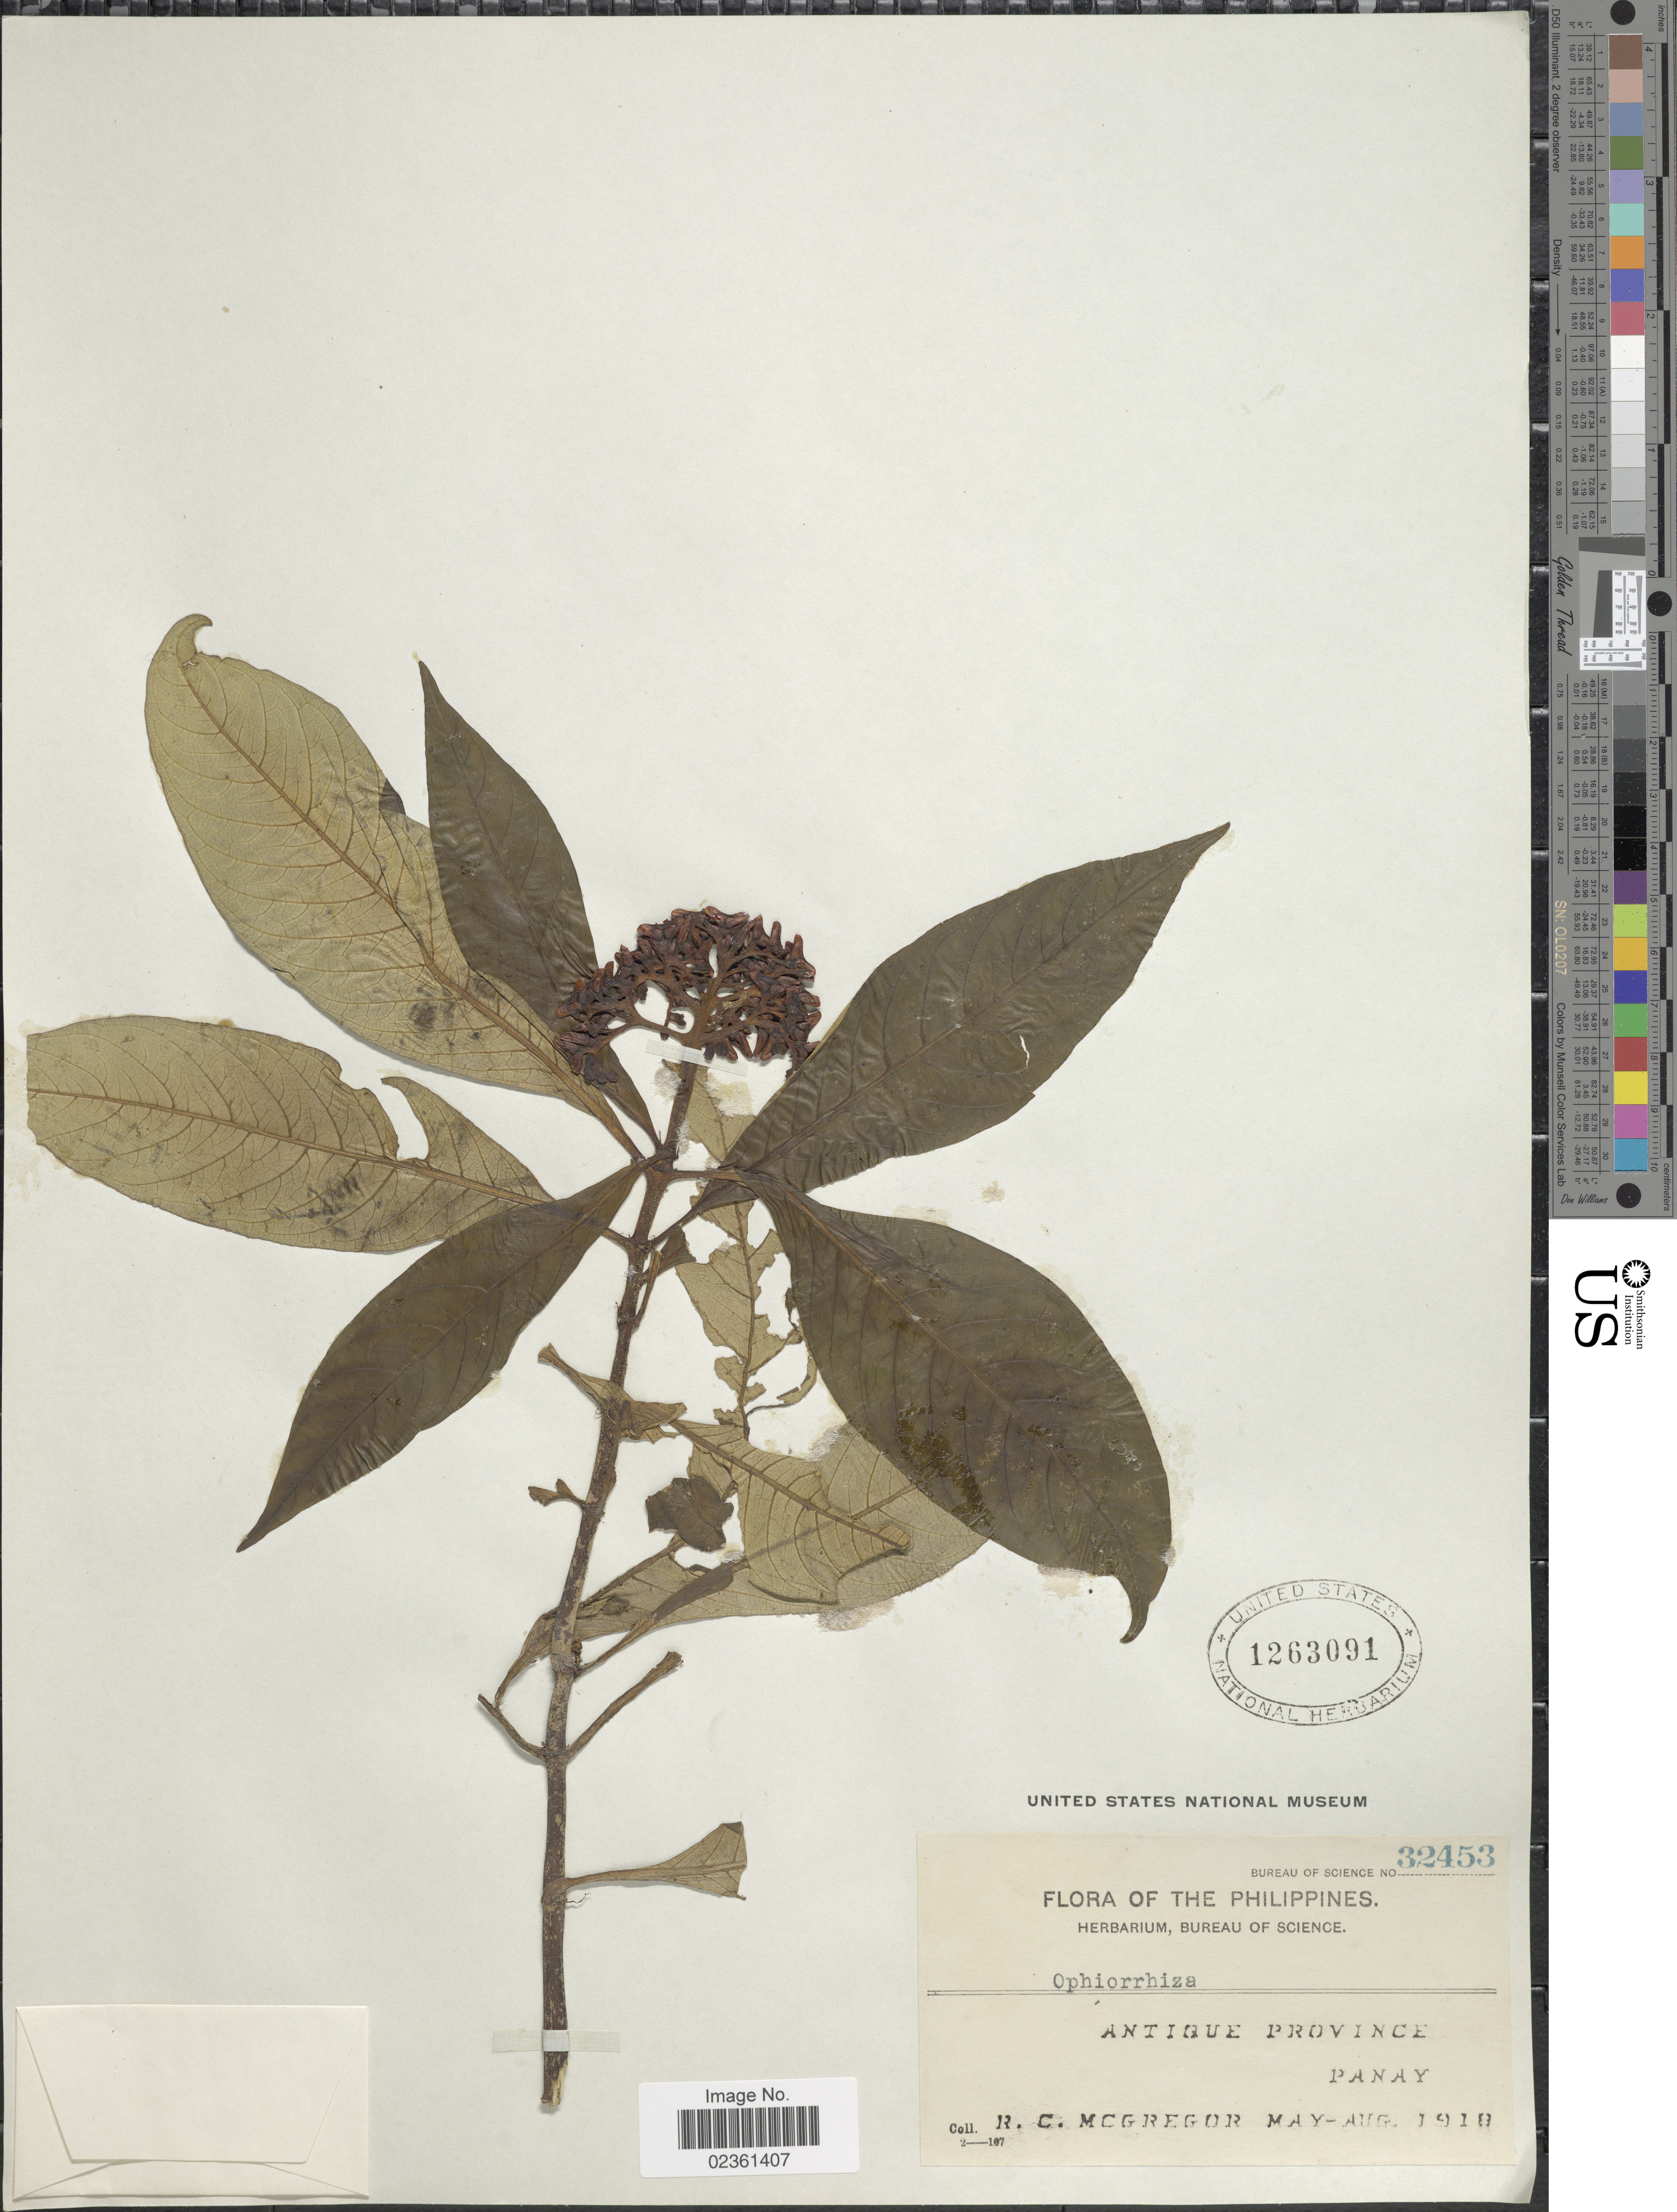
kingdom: Plantae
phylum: Tracheophyta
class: Magnoliopsida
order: Gentianales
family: Rubiaceae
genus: Ophiorrhiza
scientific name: Ophiorrhiza mungos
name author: L.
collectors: R. C. McGregor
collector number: Bureau of Science 32453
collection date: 1918-05/1918-08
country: Philippines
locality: Antique Province, Panay.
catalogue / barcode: US 1263091